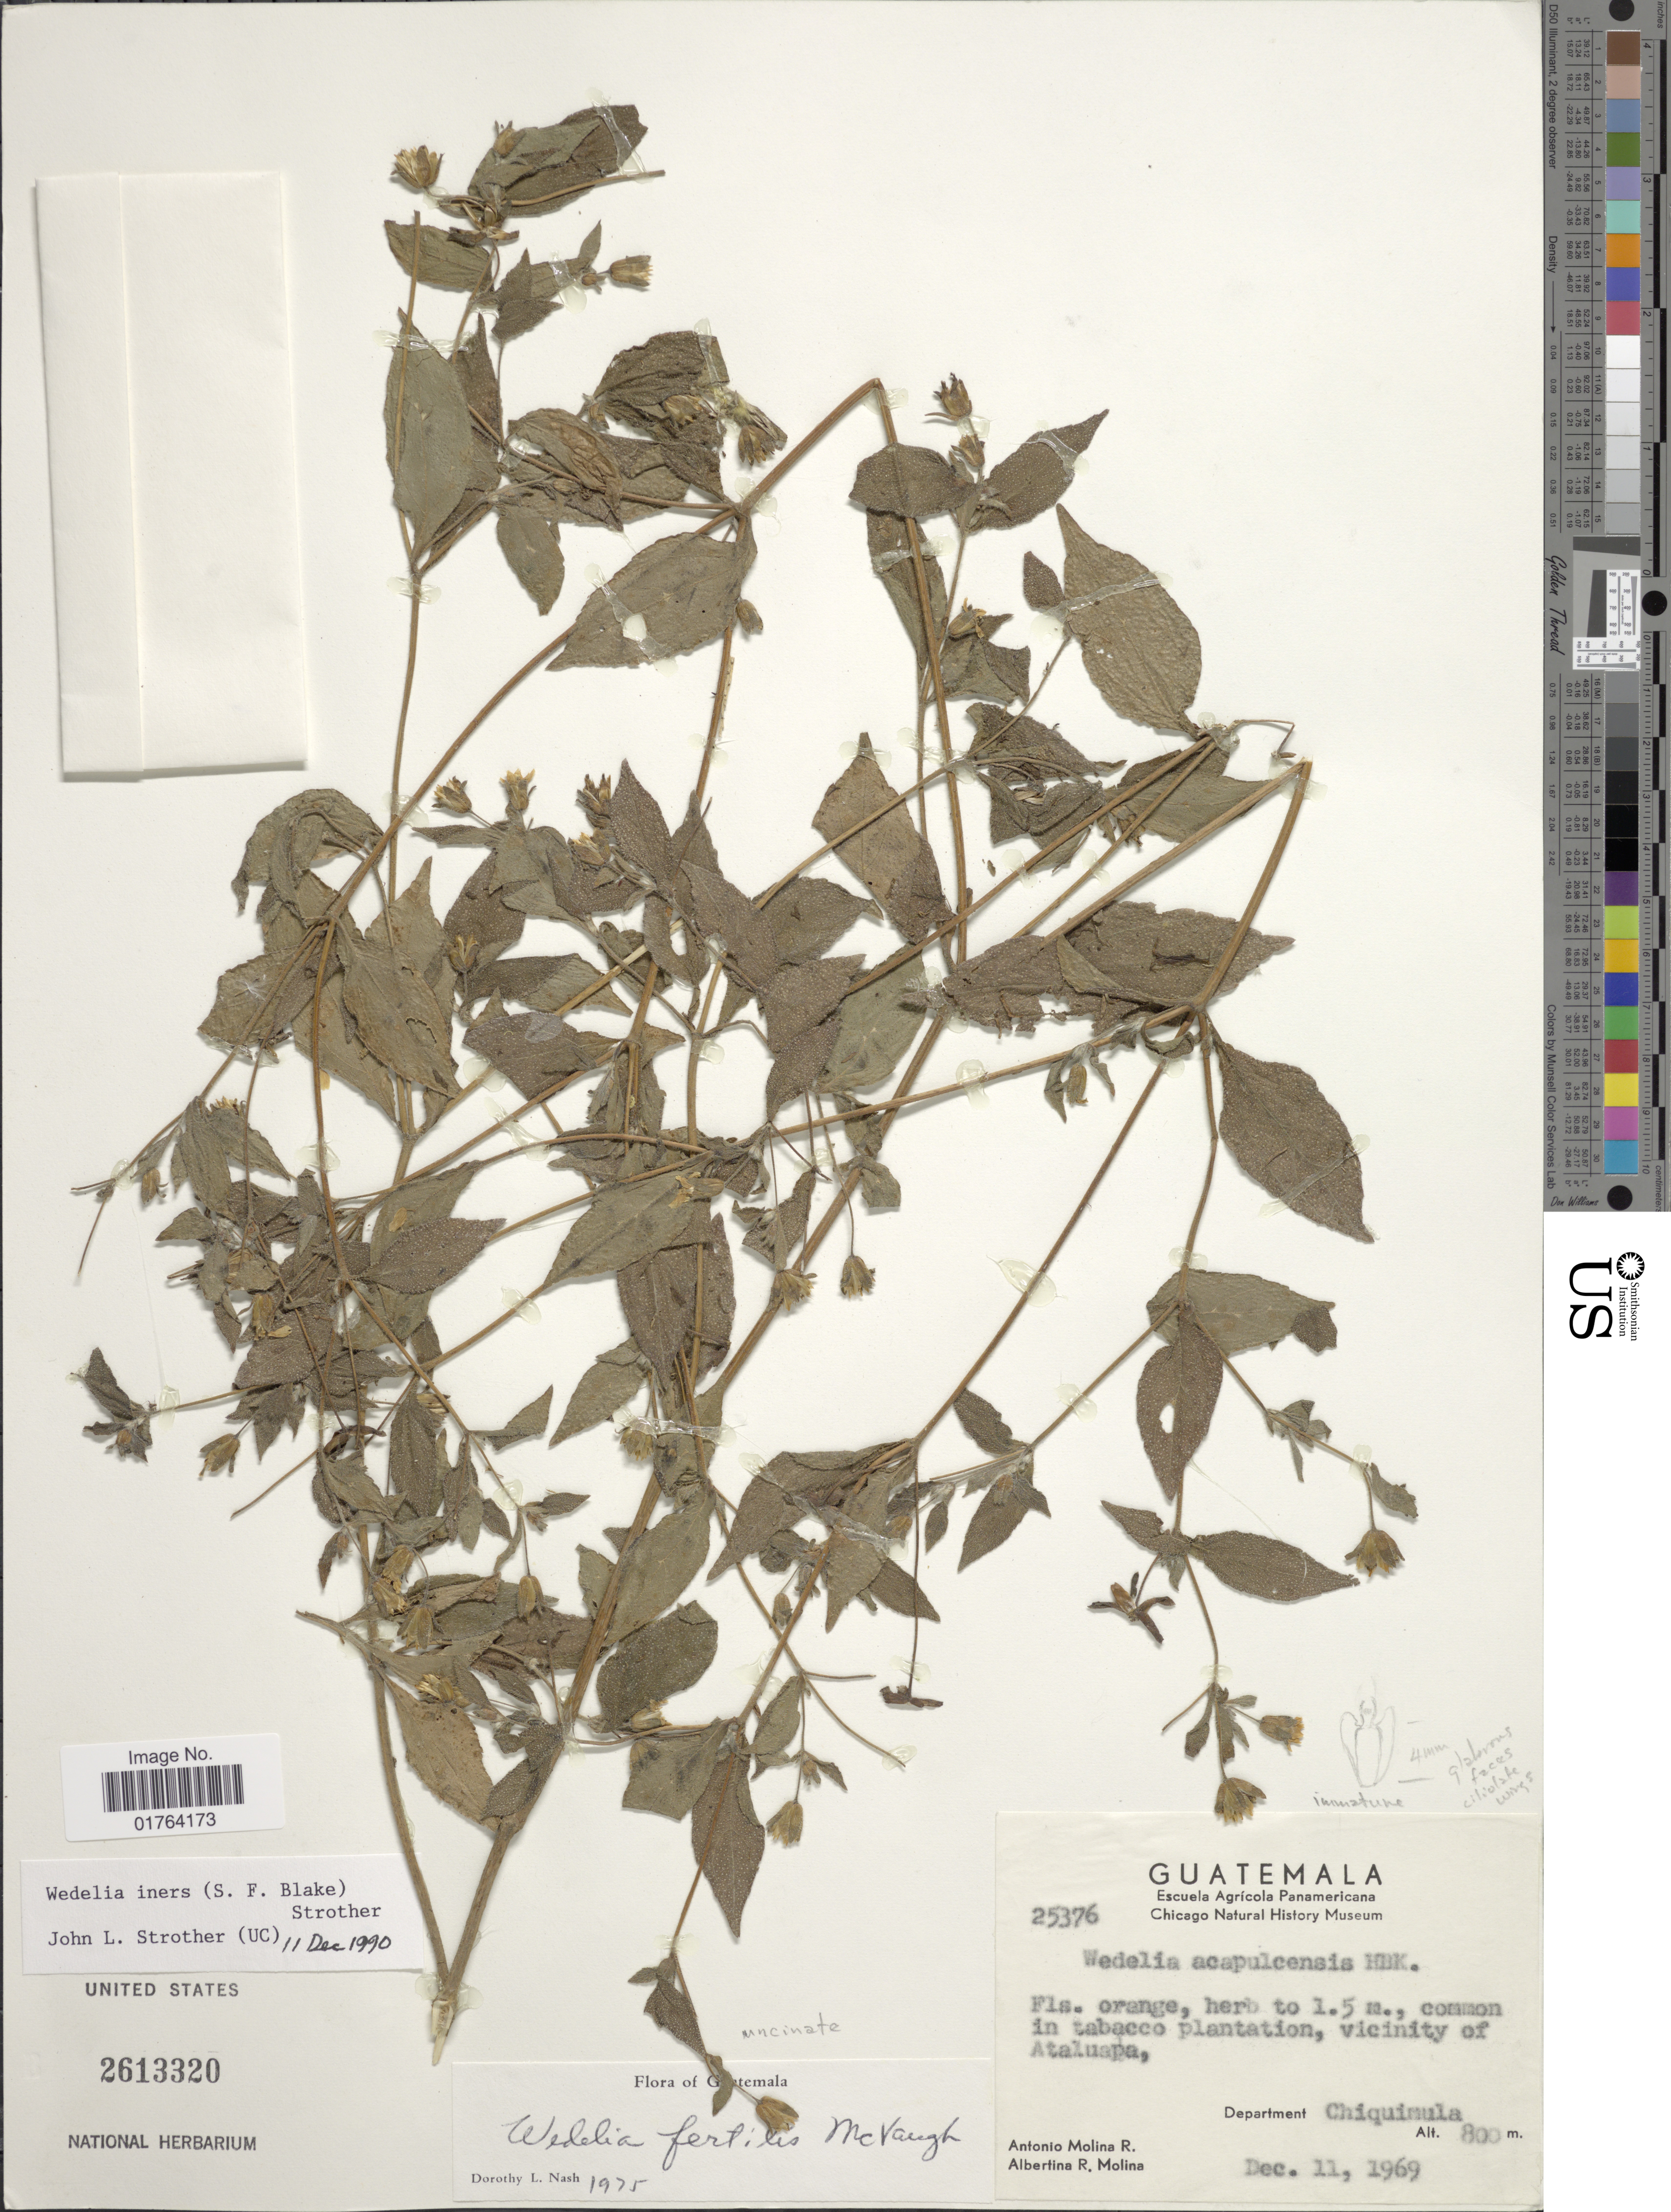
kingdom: Plantae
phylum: Tracheophyta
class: Magnoliopsida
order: Asterales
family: Asteraceae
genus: Wedelia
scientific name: Wedelia iners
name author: (S.F. Blake) Strother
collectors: A. Molina R. & A. R. Molina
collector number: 25376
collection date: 1969-12-11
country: Guatemala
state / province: Chiquimula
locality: Vicinity of Ataluapa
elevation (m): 800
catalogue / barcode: US 2613320